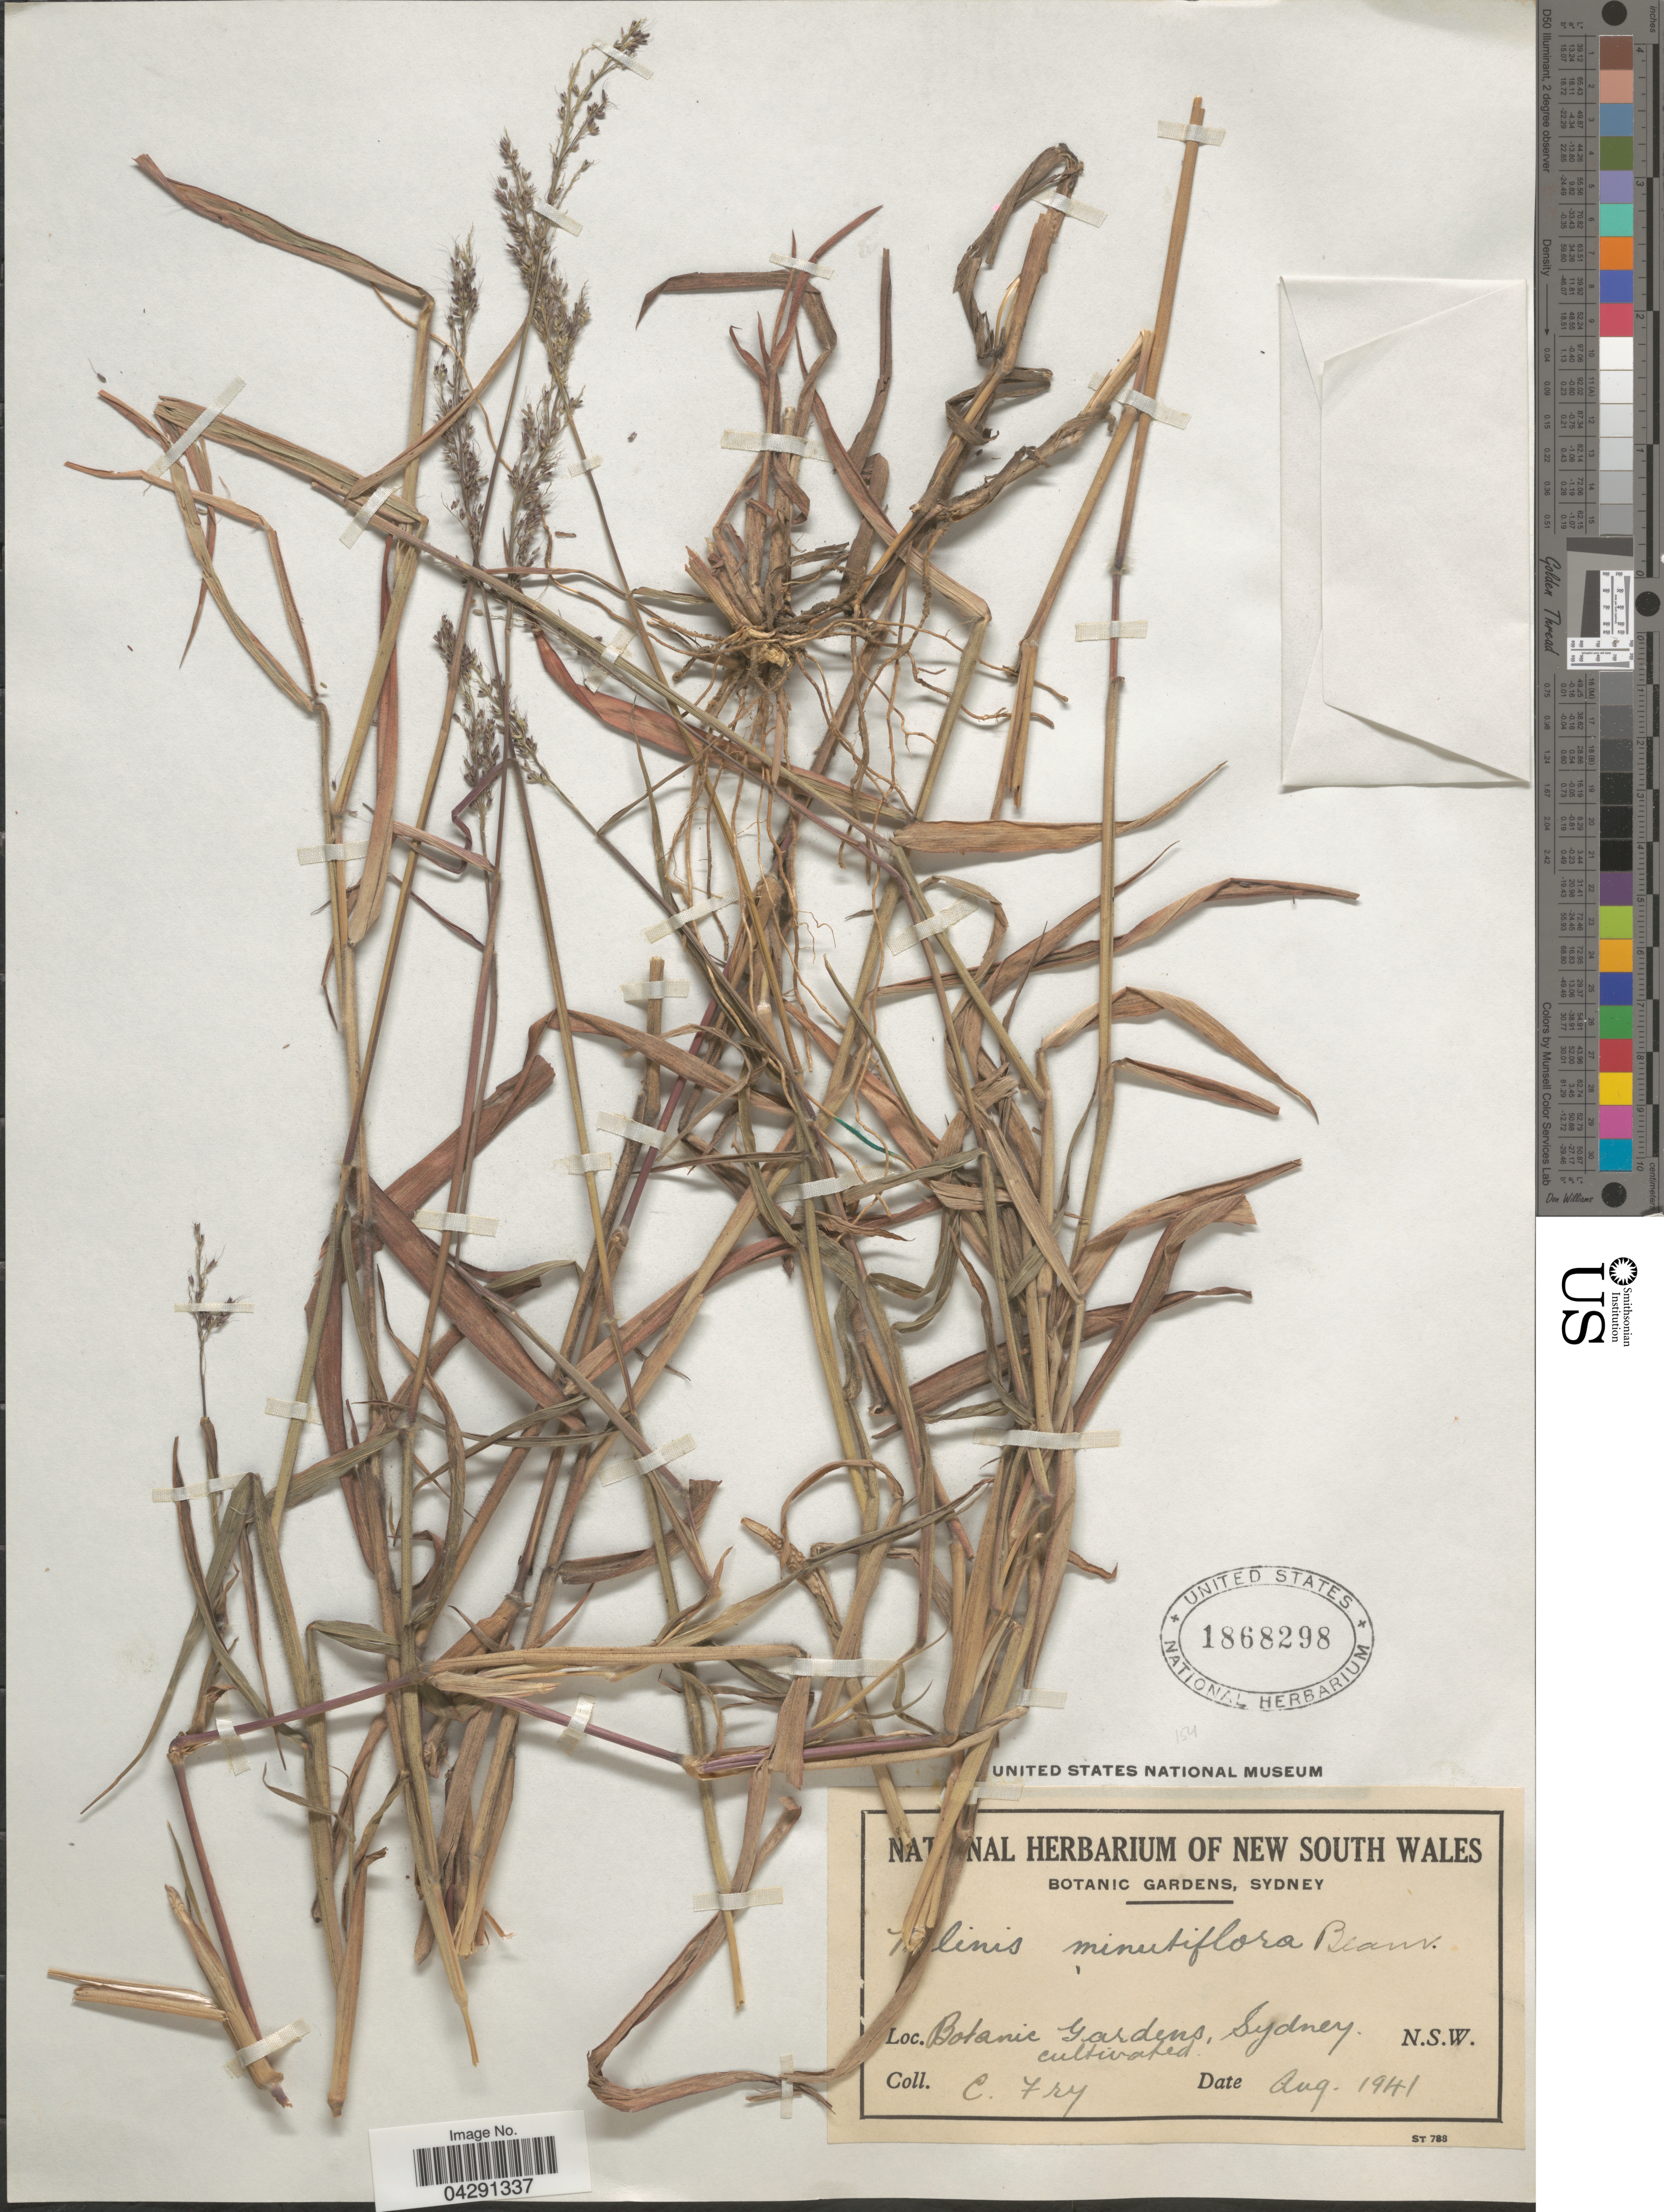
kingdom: Plantae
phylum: Tracheophyta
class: Liliopsida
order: Poales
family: Poaceae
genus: Melinis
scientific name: Melinis minutiflora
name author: P. Beauv.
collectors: C. Fry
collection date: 1941-08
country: Australia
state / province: New South Wales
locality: Botanic Gardens, Sydney. Cultivated.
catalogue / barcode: US 1868298